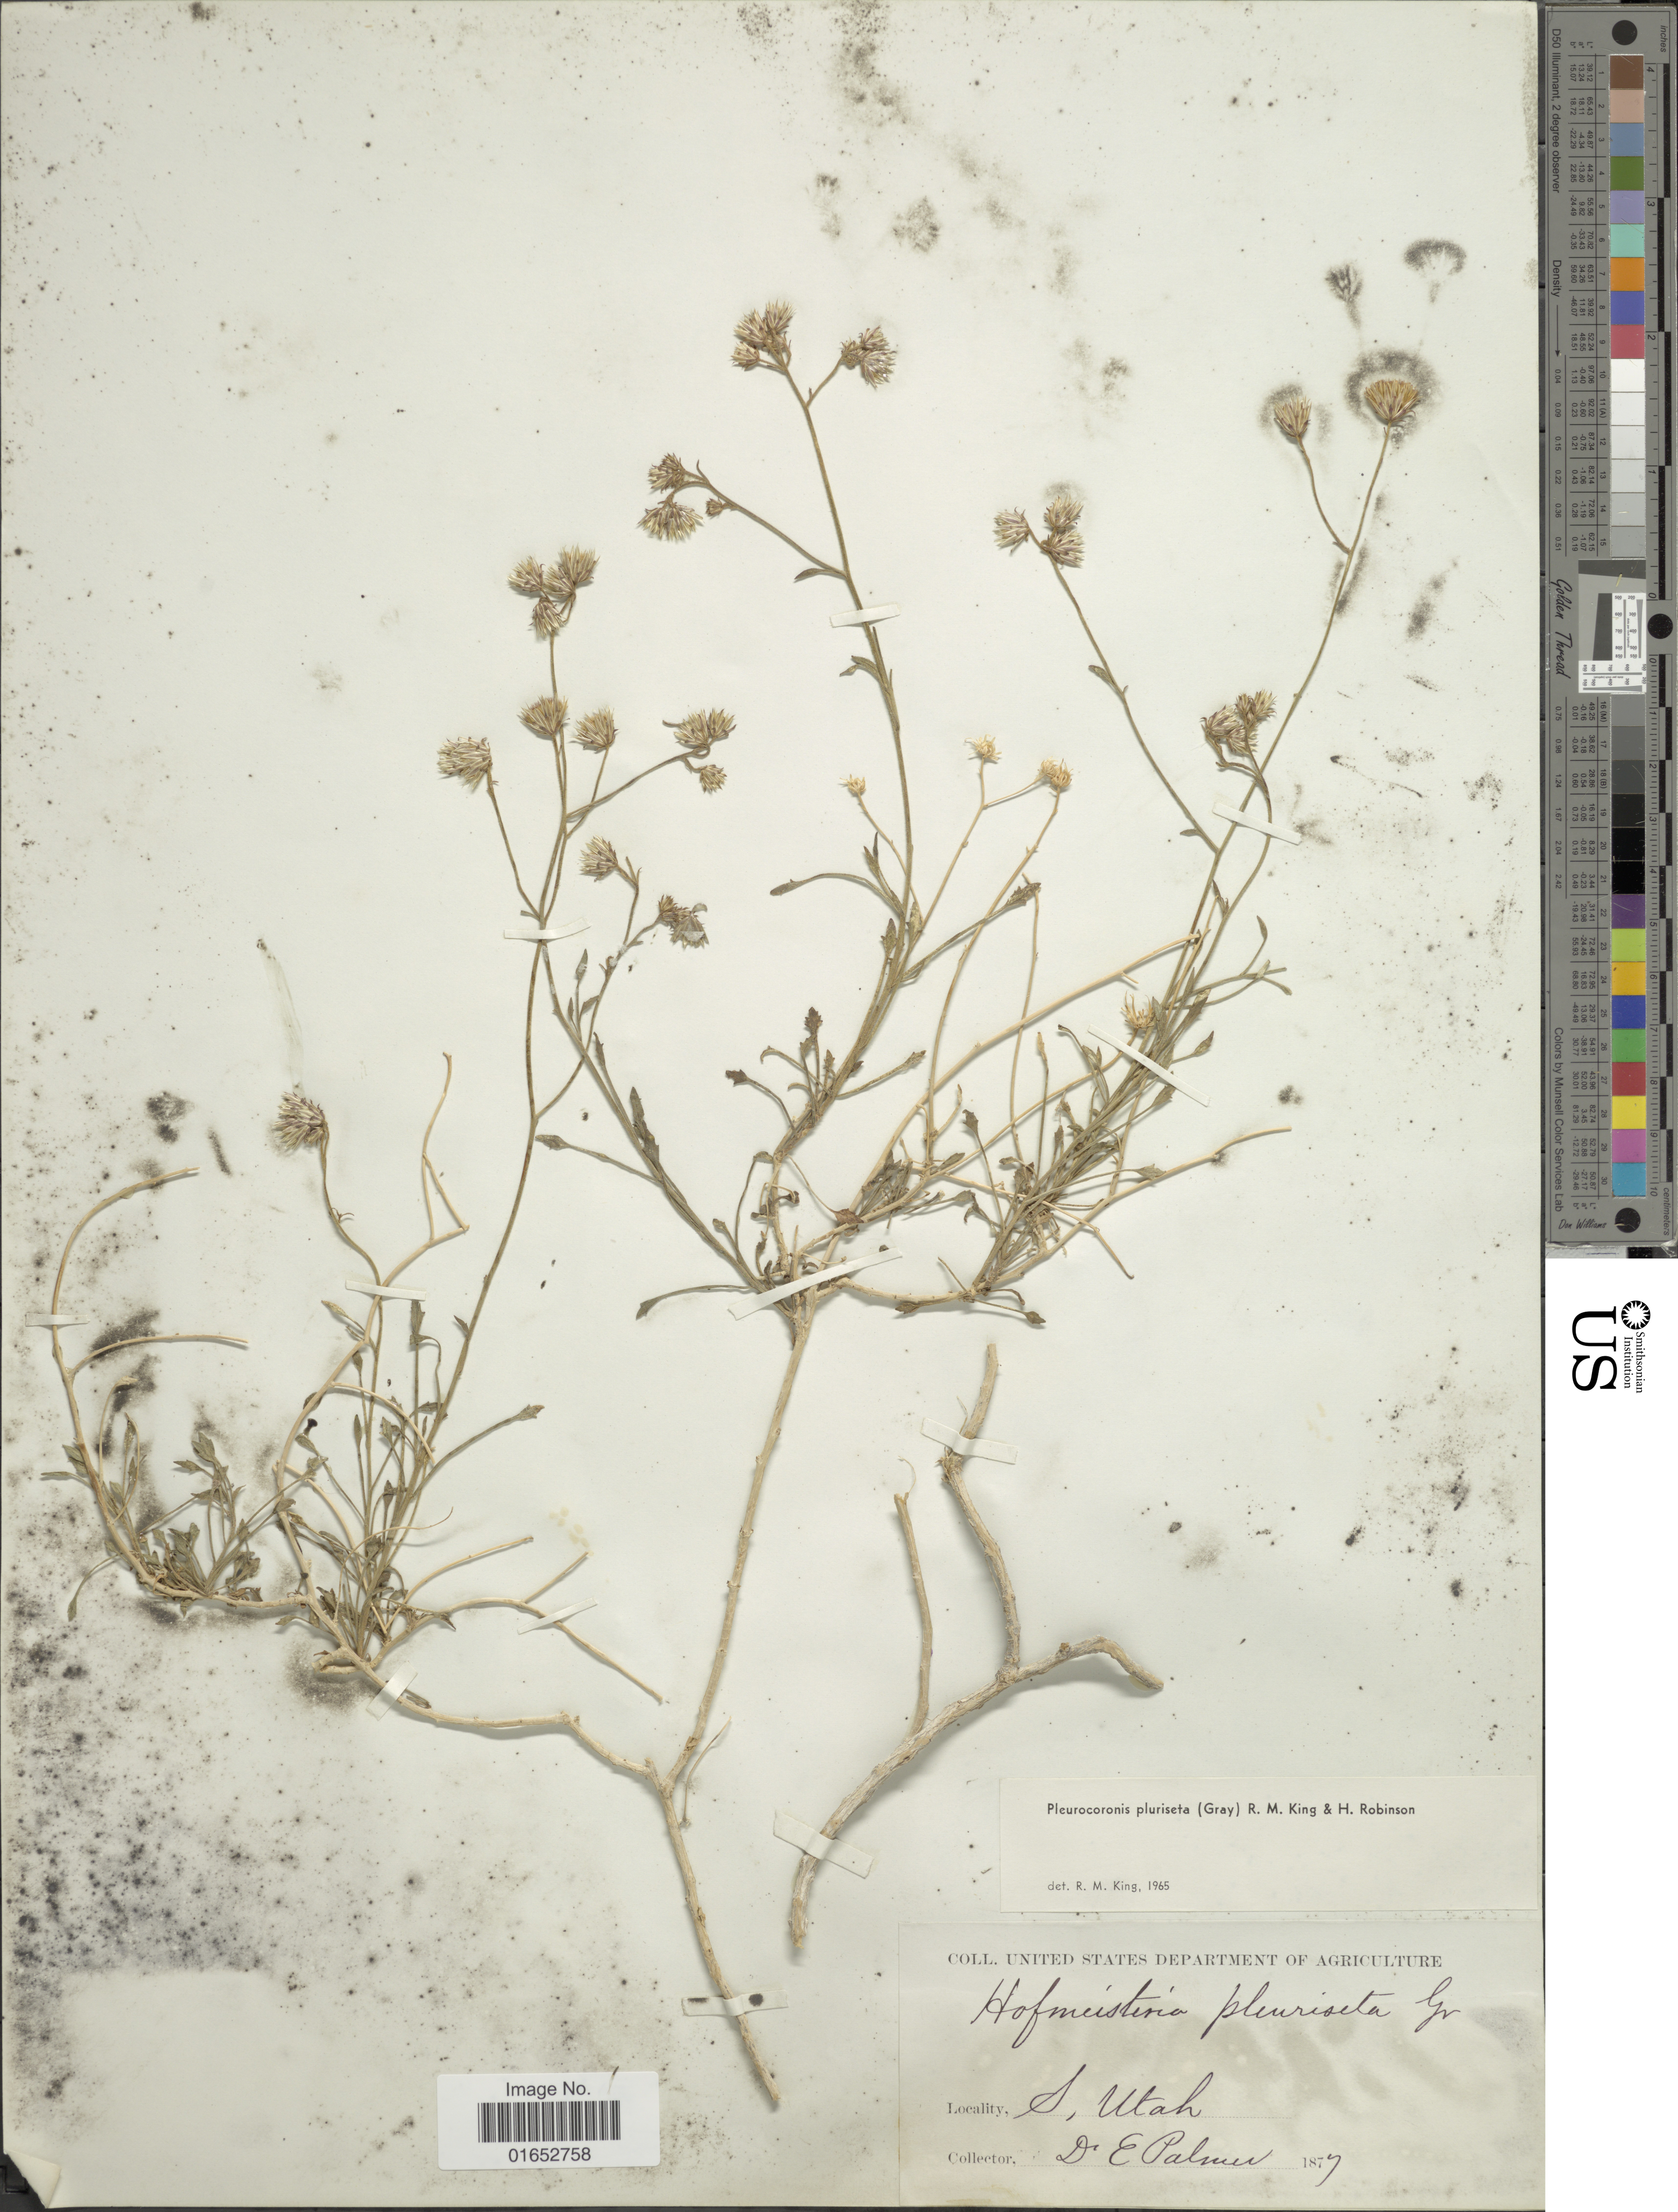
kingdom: Plantae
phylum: Tracheophyta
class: Magnoliopsida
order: Asterales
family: Asteraceae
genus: Pleurocoronis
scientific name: Pleurocoronis pluriseta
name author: (A. Gray) R.M. King & H. Rob.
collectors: E. Palmer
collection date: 1877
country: United States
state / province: Utah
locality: S. Utah